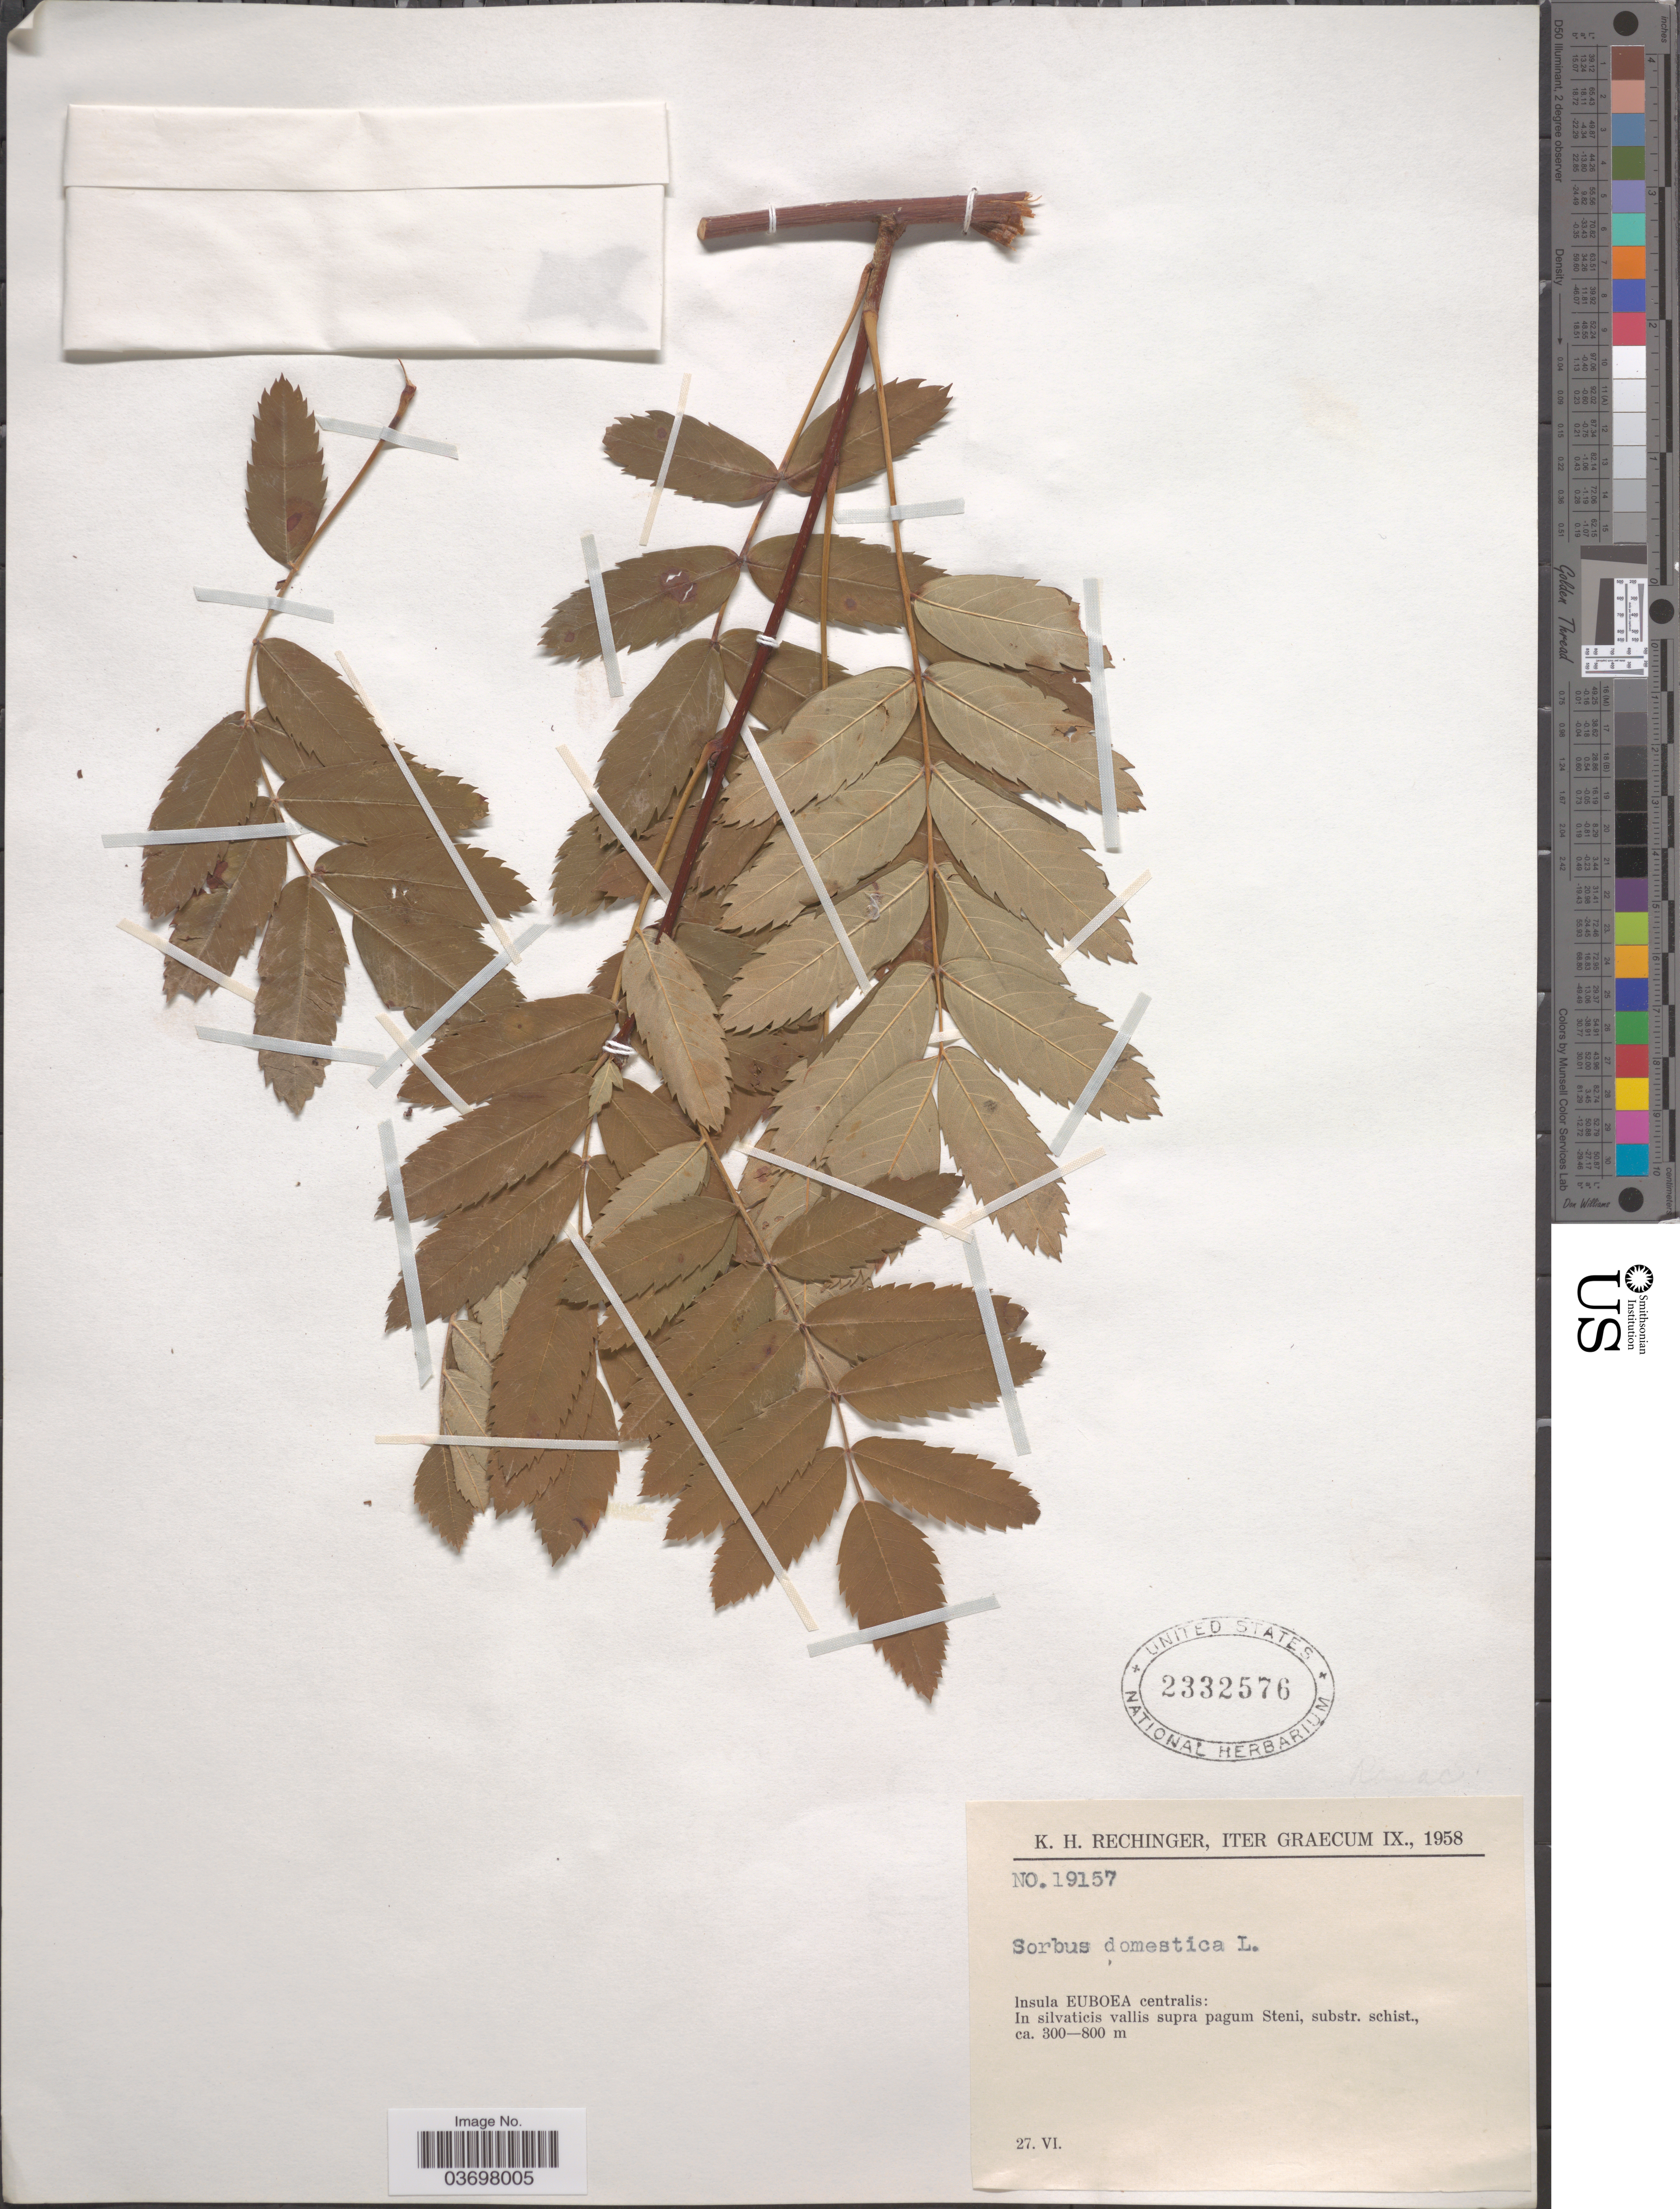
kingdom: Plantae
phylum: Tracheophyta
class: Magnoliopsida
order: Rosales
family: Rosaceae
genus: Cormus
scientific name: Cormus domestica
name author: (L.) Spach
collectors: K. H. Rechinger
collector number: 19157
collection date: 1958-06-27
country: Greece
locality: Iter Graecum IX. Insula Euboea centralis: In silvaticis vallis supra pagum Steni.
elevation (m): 300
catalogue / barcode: US 2332576